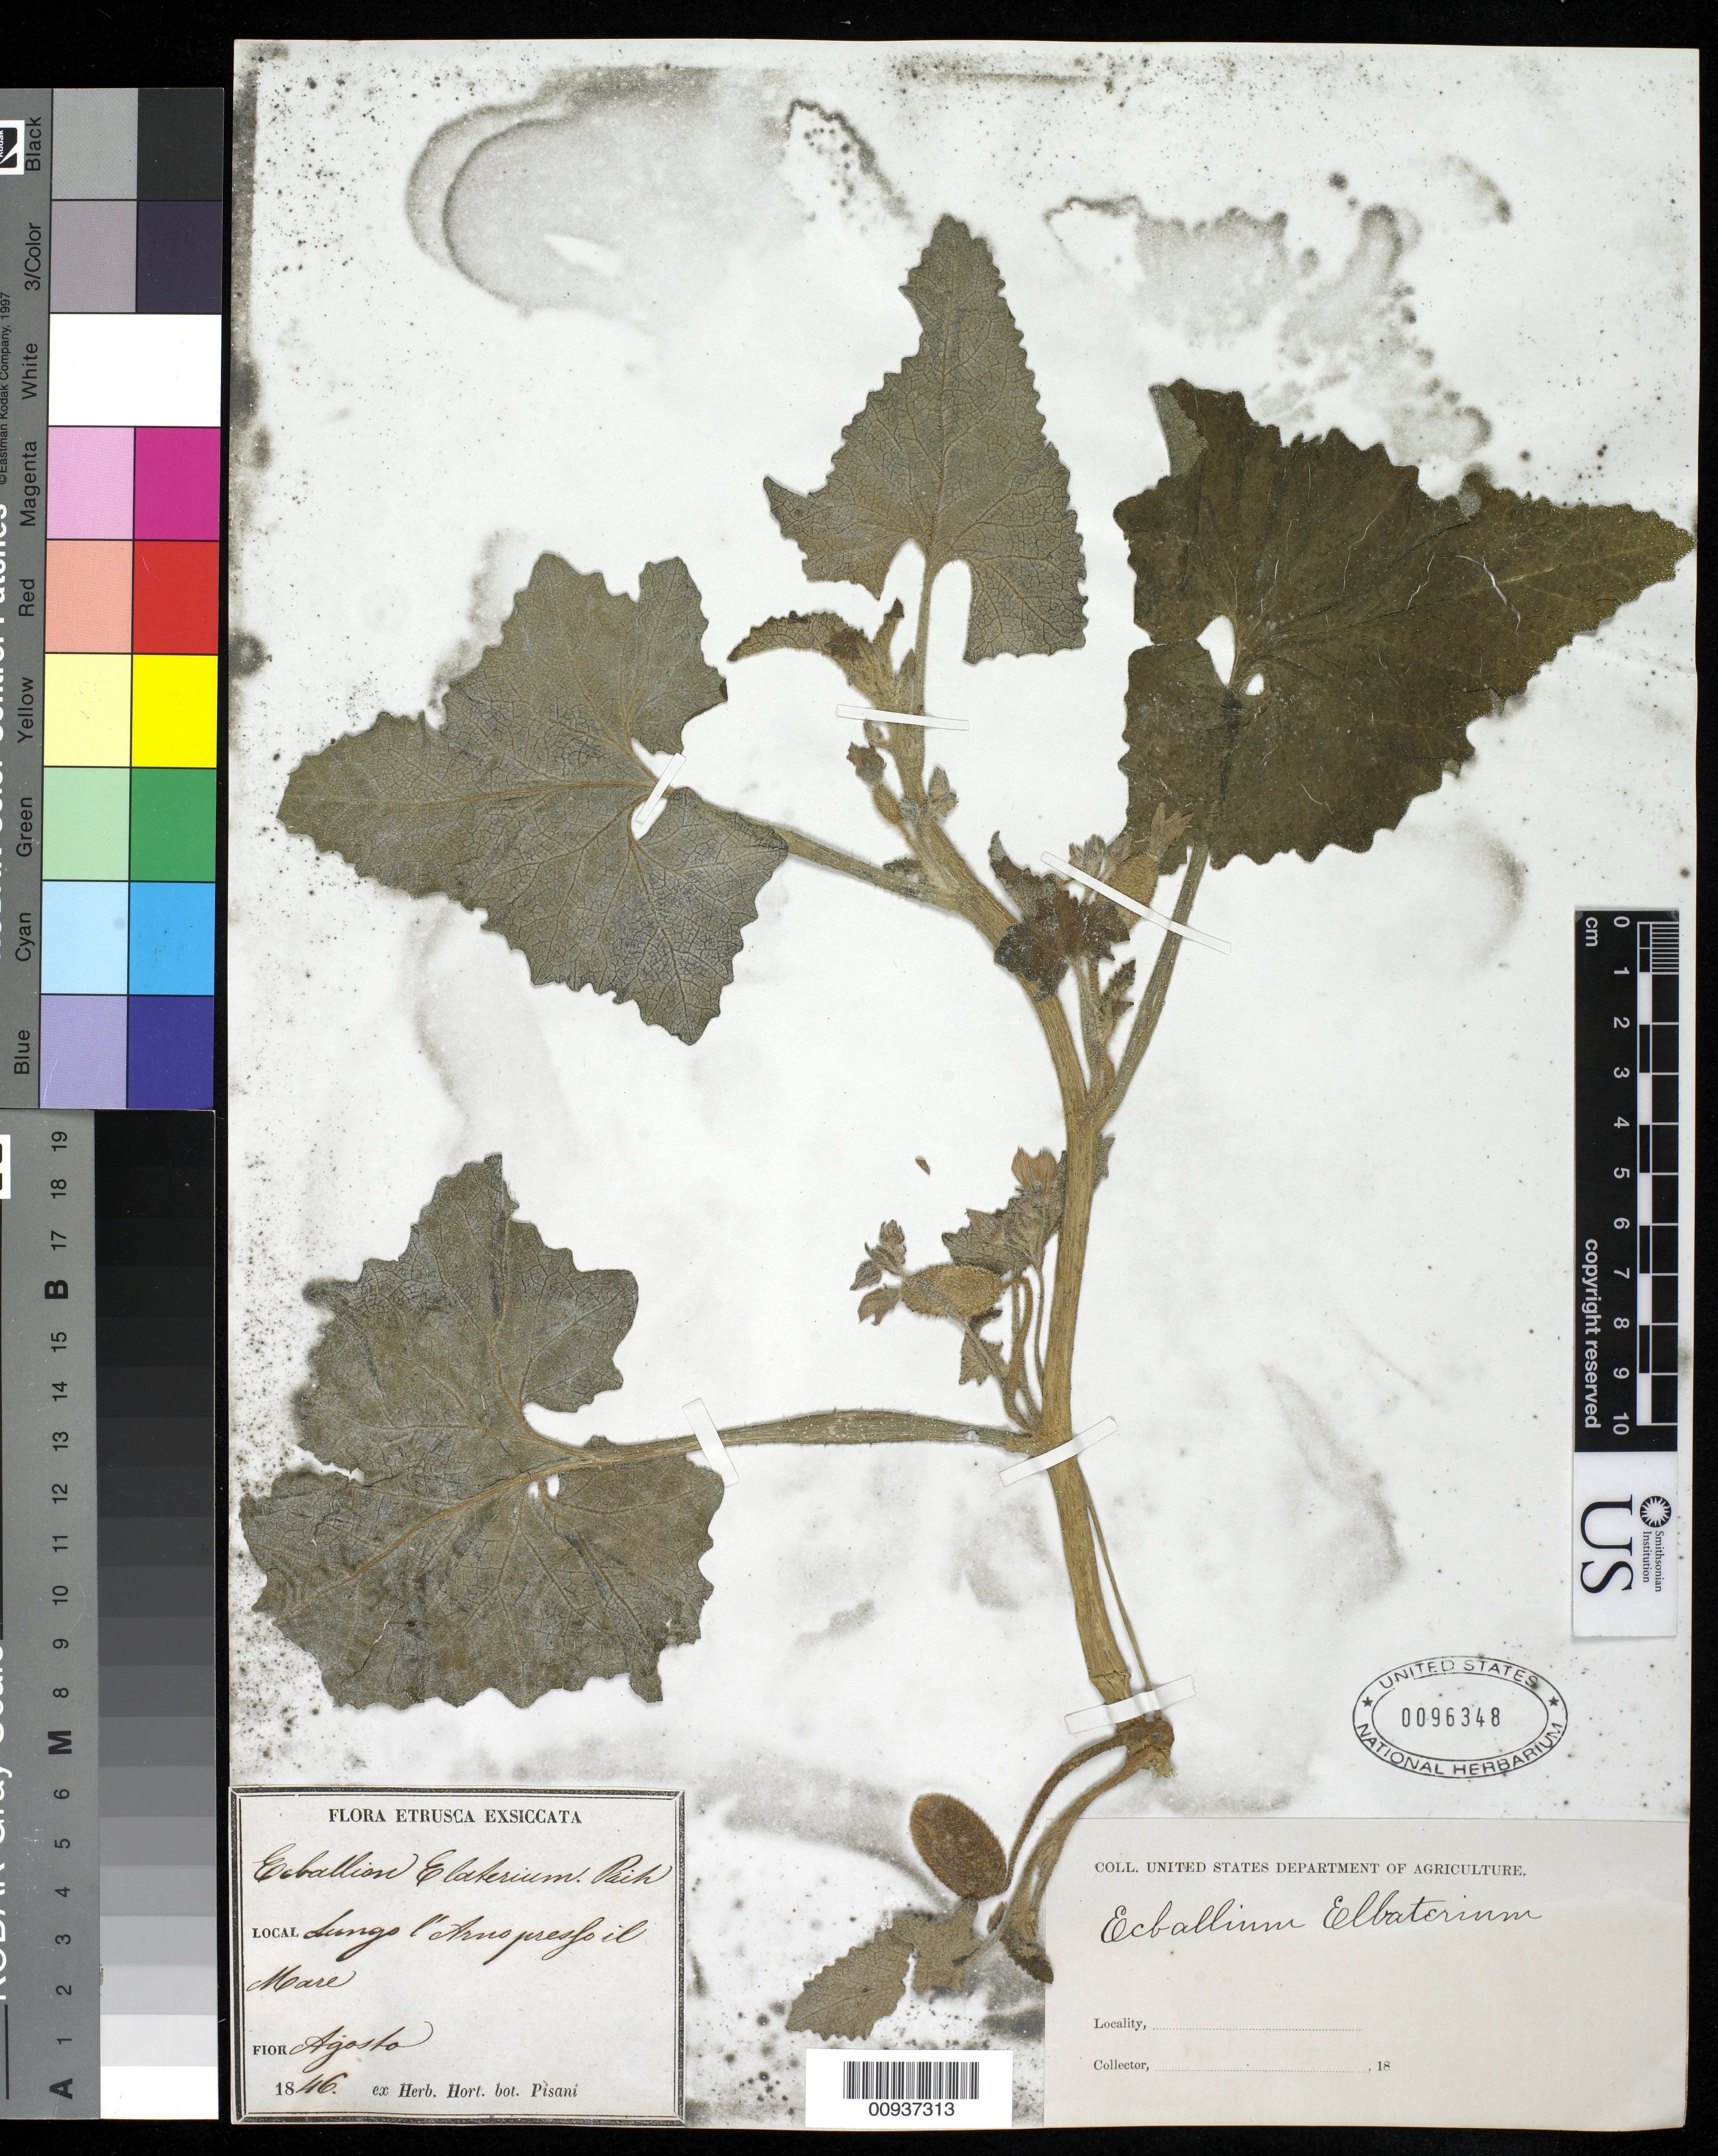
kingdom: Plantae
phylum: Tracheophyta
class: Magnoliopsida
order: Cucurbitales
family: Cucurbitaceae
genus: Ecballium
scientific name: Ecballium elaterium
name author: (L.) A. Rich.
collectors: H. Pisani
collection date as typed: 1846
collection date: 1846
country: Italy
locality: Flora Etrusca Exsiccata; Lungo l'Arrnopresjo il Mare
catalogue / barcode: US 96348